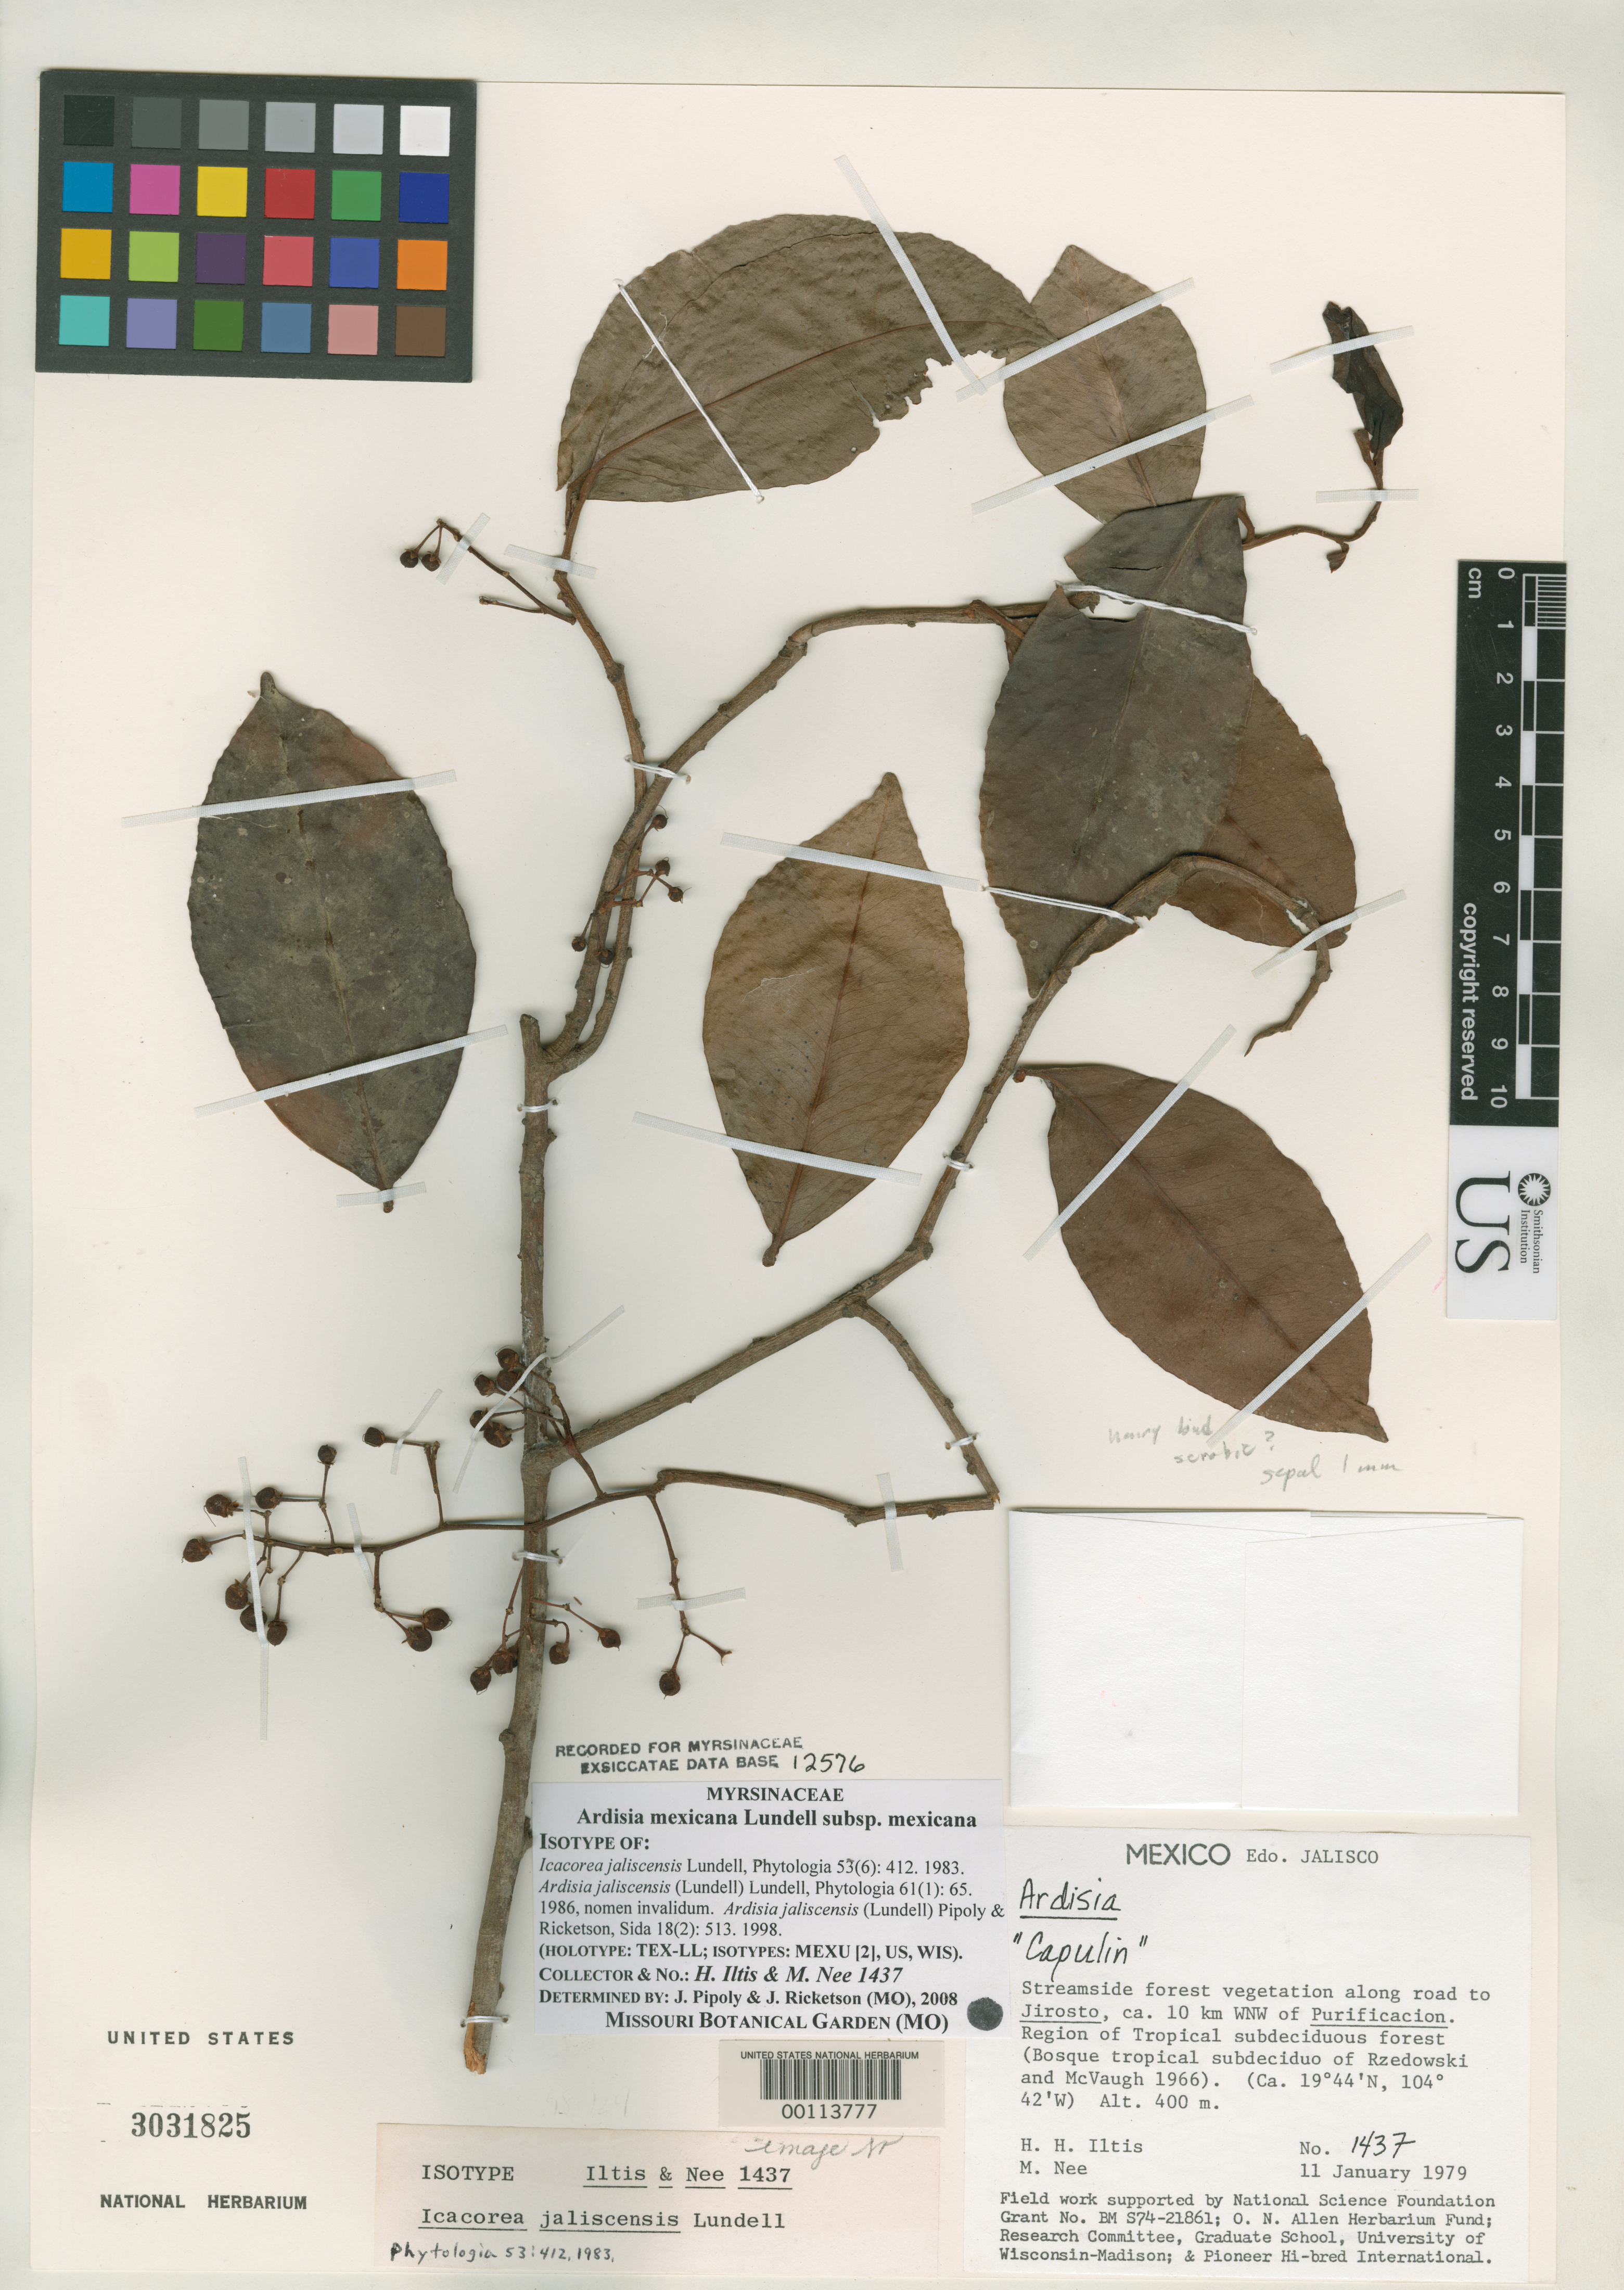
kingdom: Plantae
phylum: Tracheophyta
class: Magnoliopsida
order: Ericales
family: Primulaceae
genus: Icacorea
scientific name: Icacorea jaliscensis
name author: Lundell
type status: Isotype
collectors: H. H. Iltis & M. Nee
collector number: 1437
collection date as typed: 11 Jan 1979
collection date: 1979-01-11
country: Mexico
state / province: Jalisco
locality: Along rd. to Jirosto, ca. 10 km WNW of Purificacion.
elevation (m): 400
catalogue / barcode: US 3031825